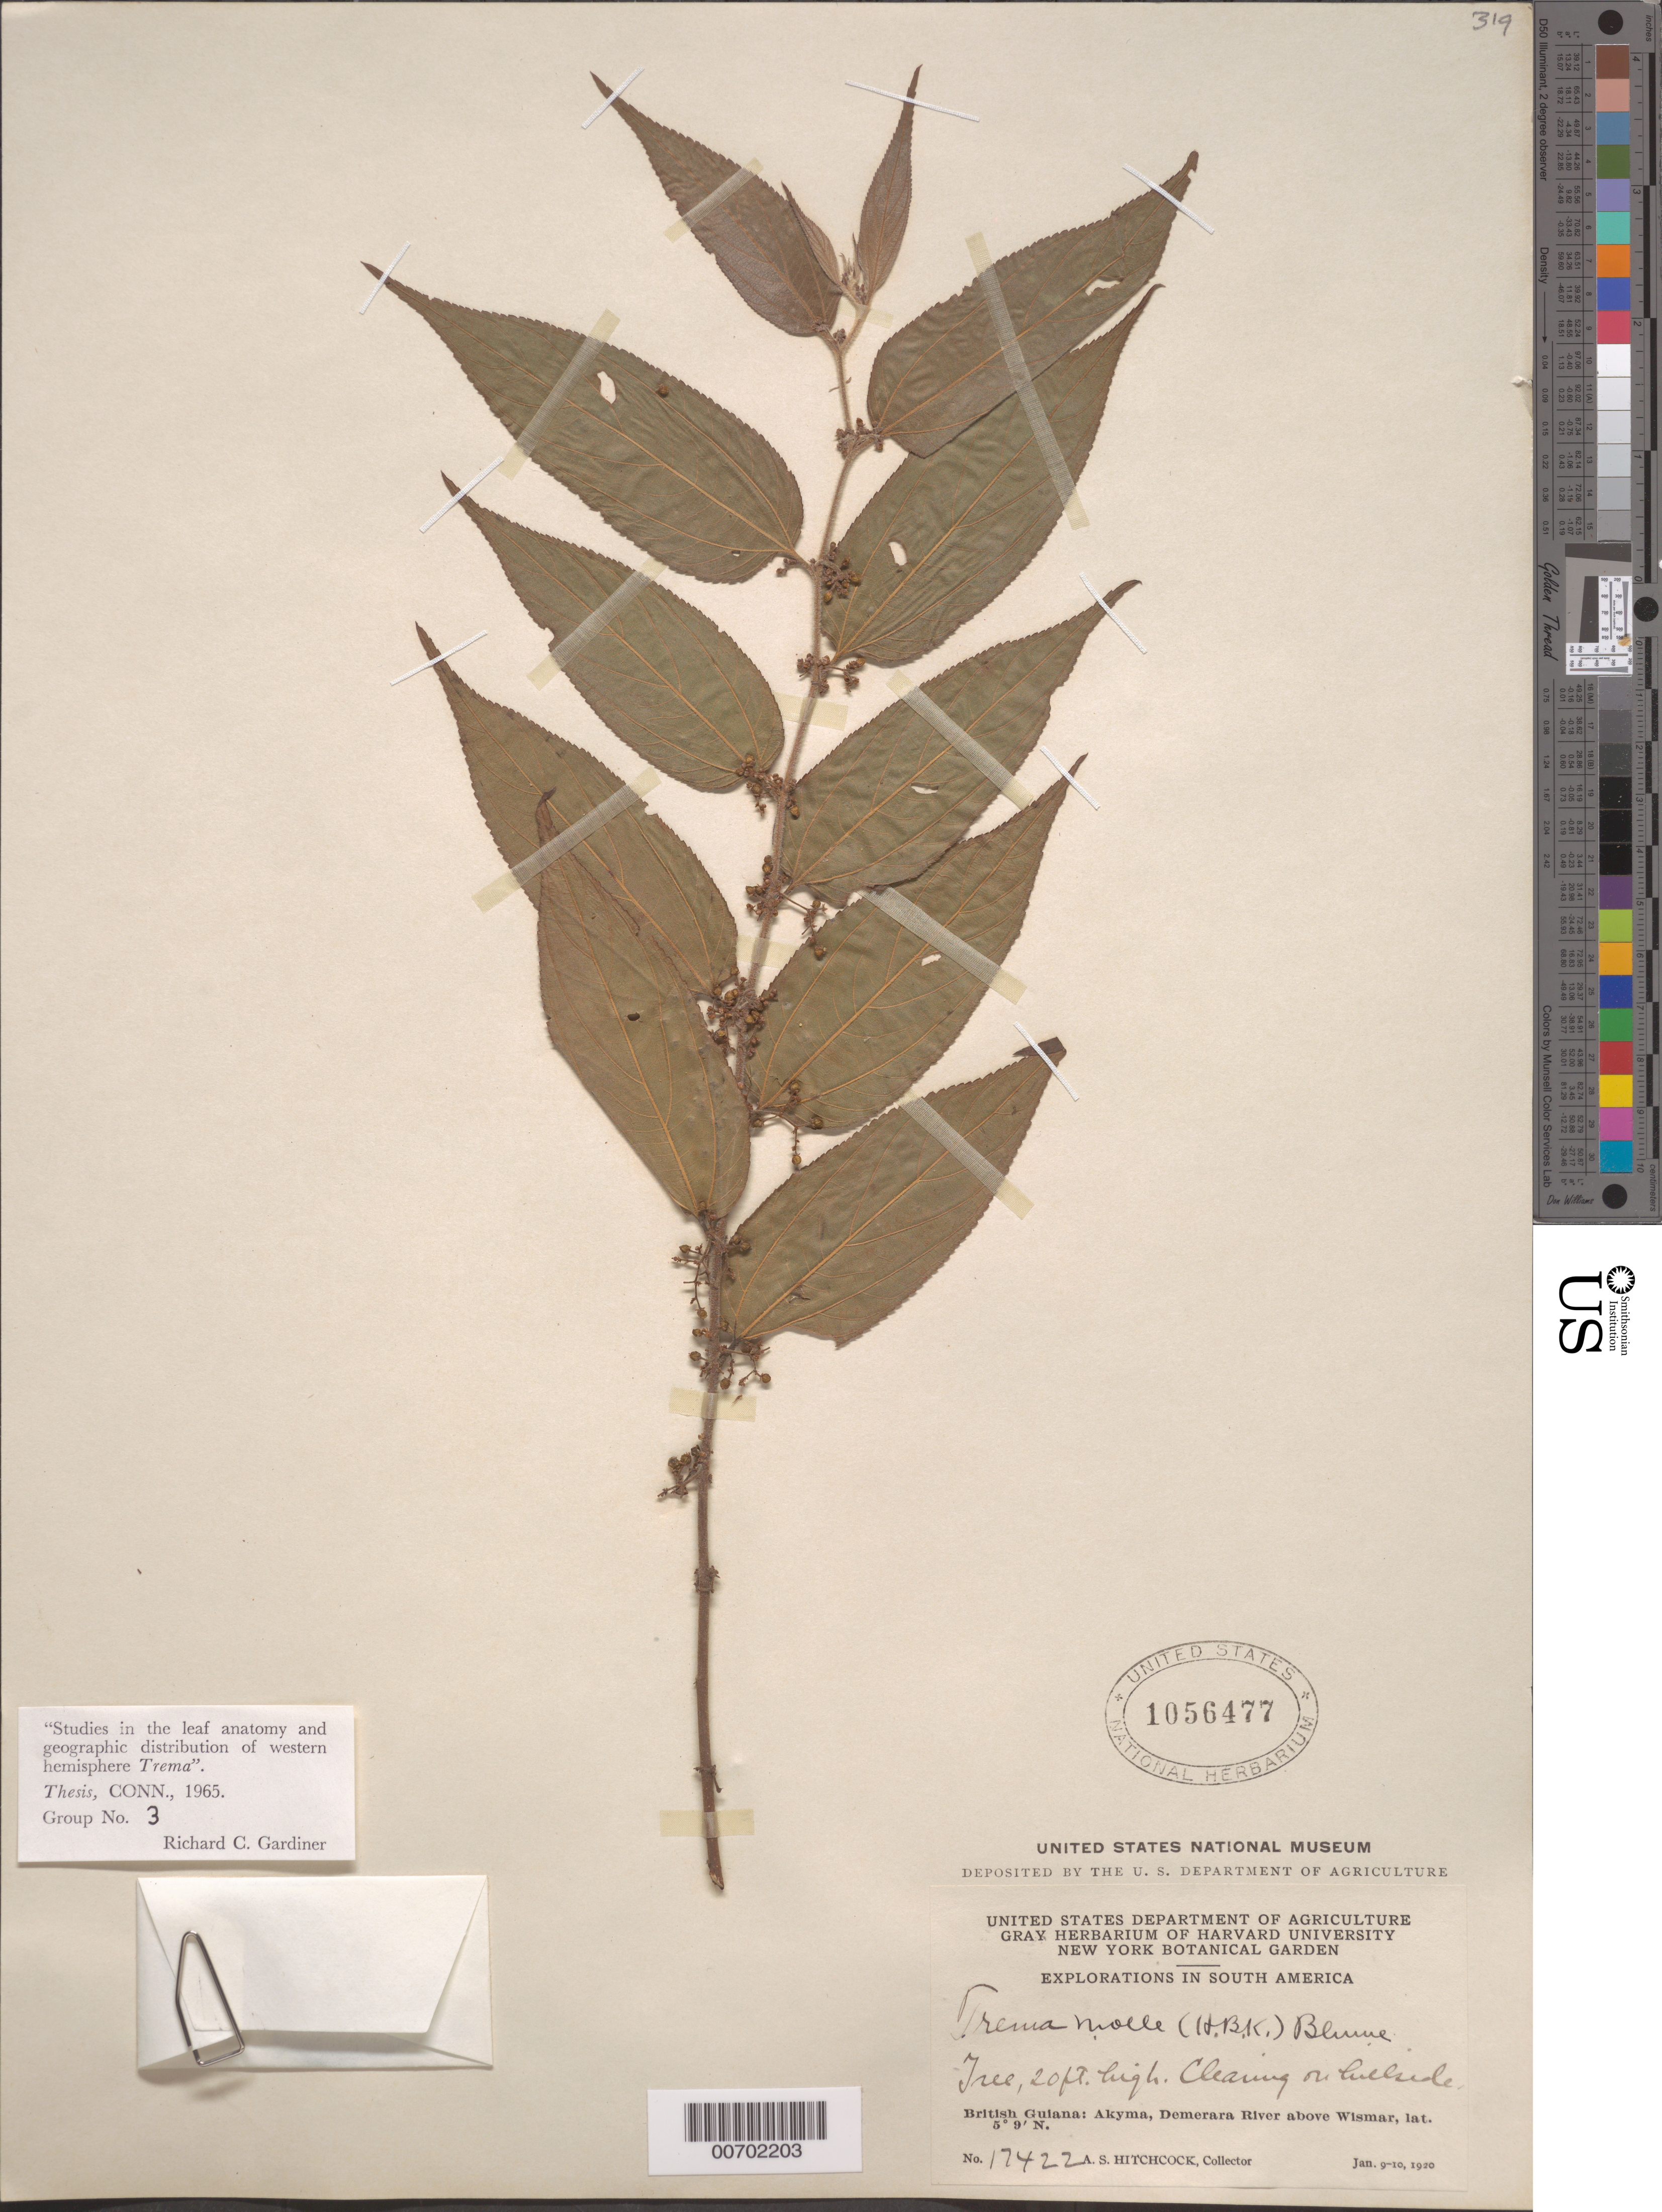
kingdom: Plantae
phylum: Tracheophyta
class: Magnoliopsida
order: Rosales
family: Cannabaceae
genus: Trema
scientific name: Trema molle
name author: (Humb. & Bonpl. ex Willd.) Blume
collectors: A. S. Hitchcock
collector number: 17422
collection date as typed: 9-Jan-20 to 10-Jan-20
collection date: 1920-01-09/1920-01-10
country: Guyana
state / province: U. Demerara-Berbice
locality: Akyma, Demerara River above Wismar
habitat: Clearing on hillside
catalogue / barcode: US 1056477